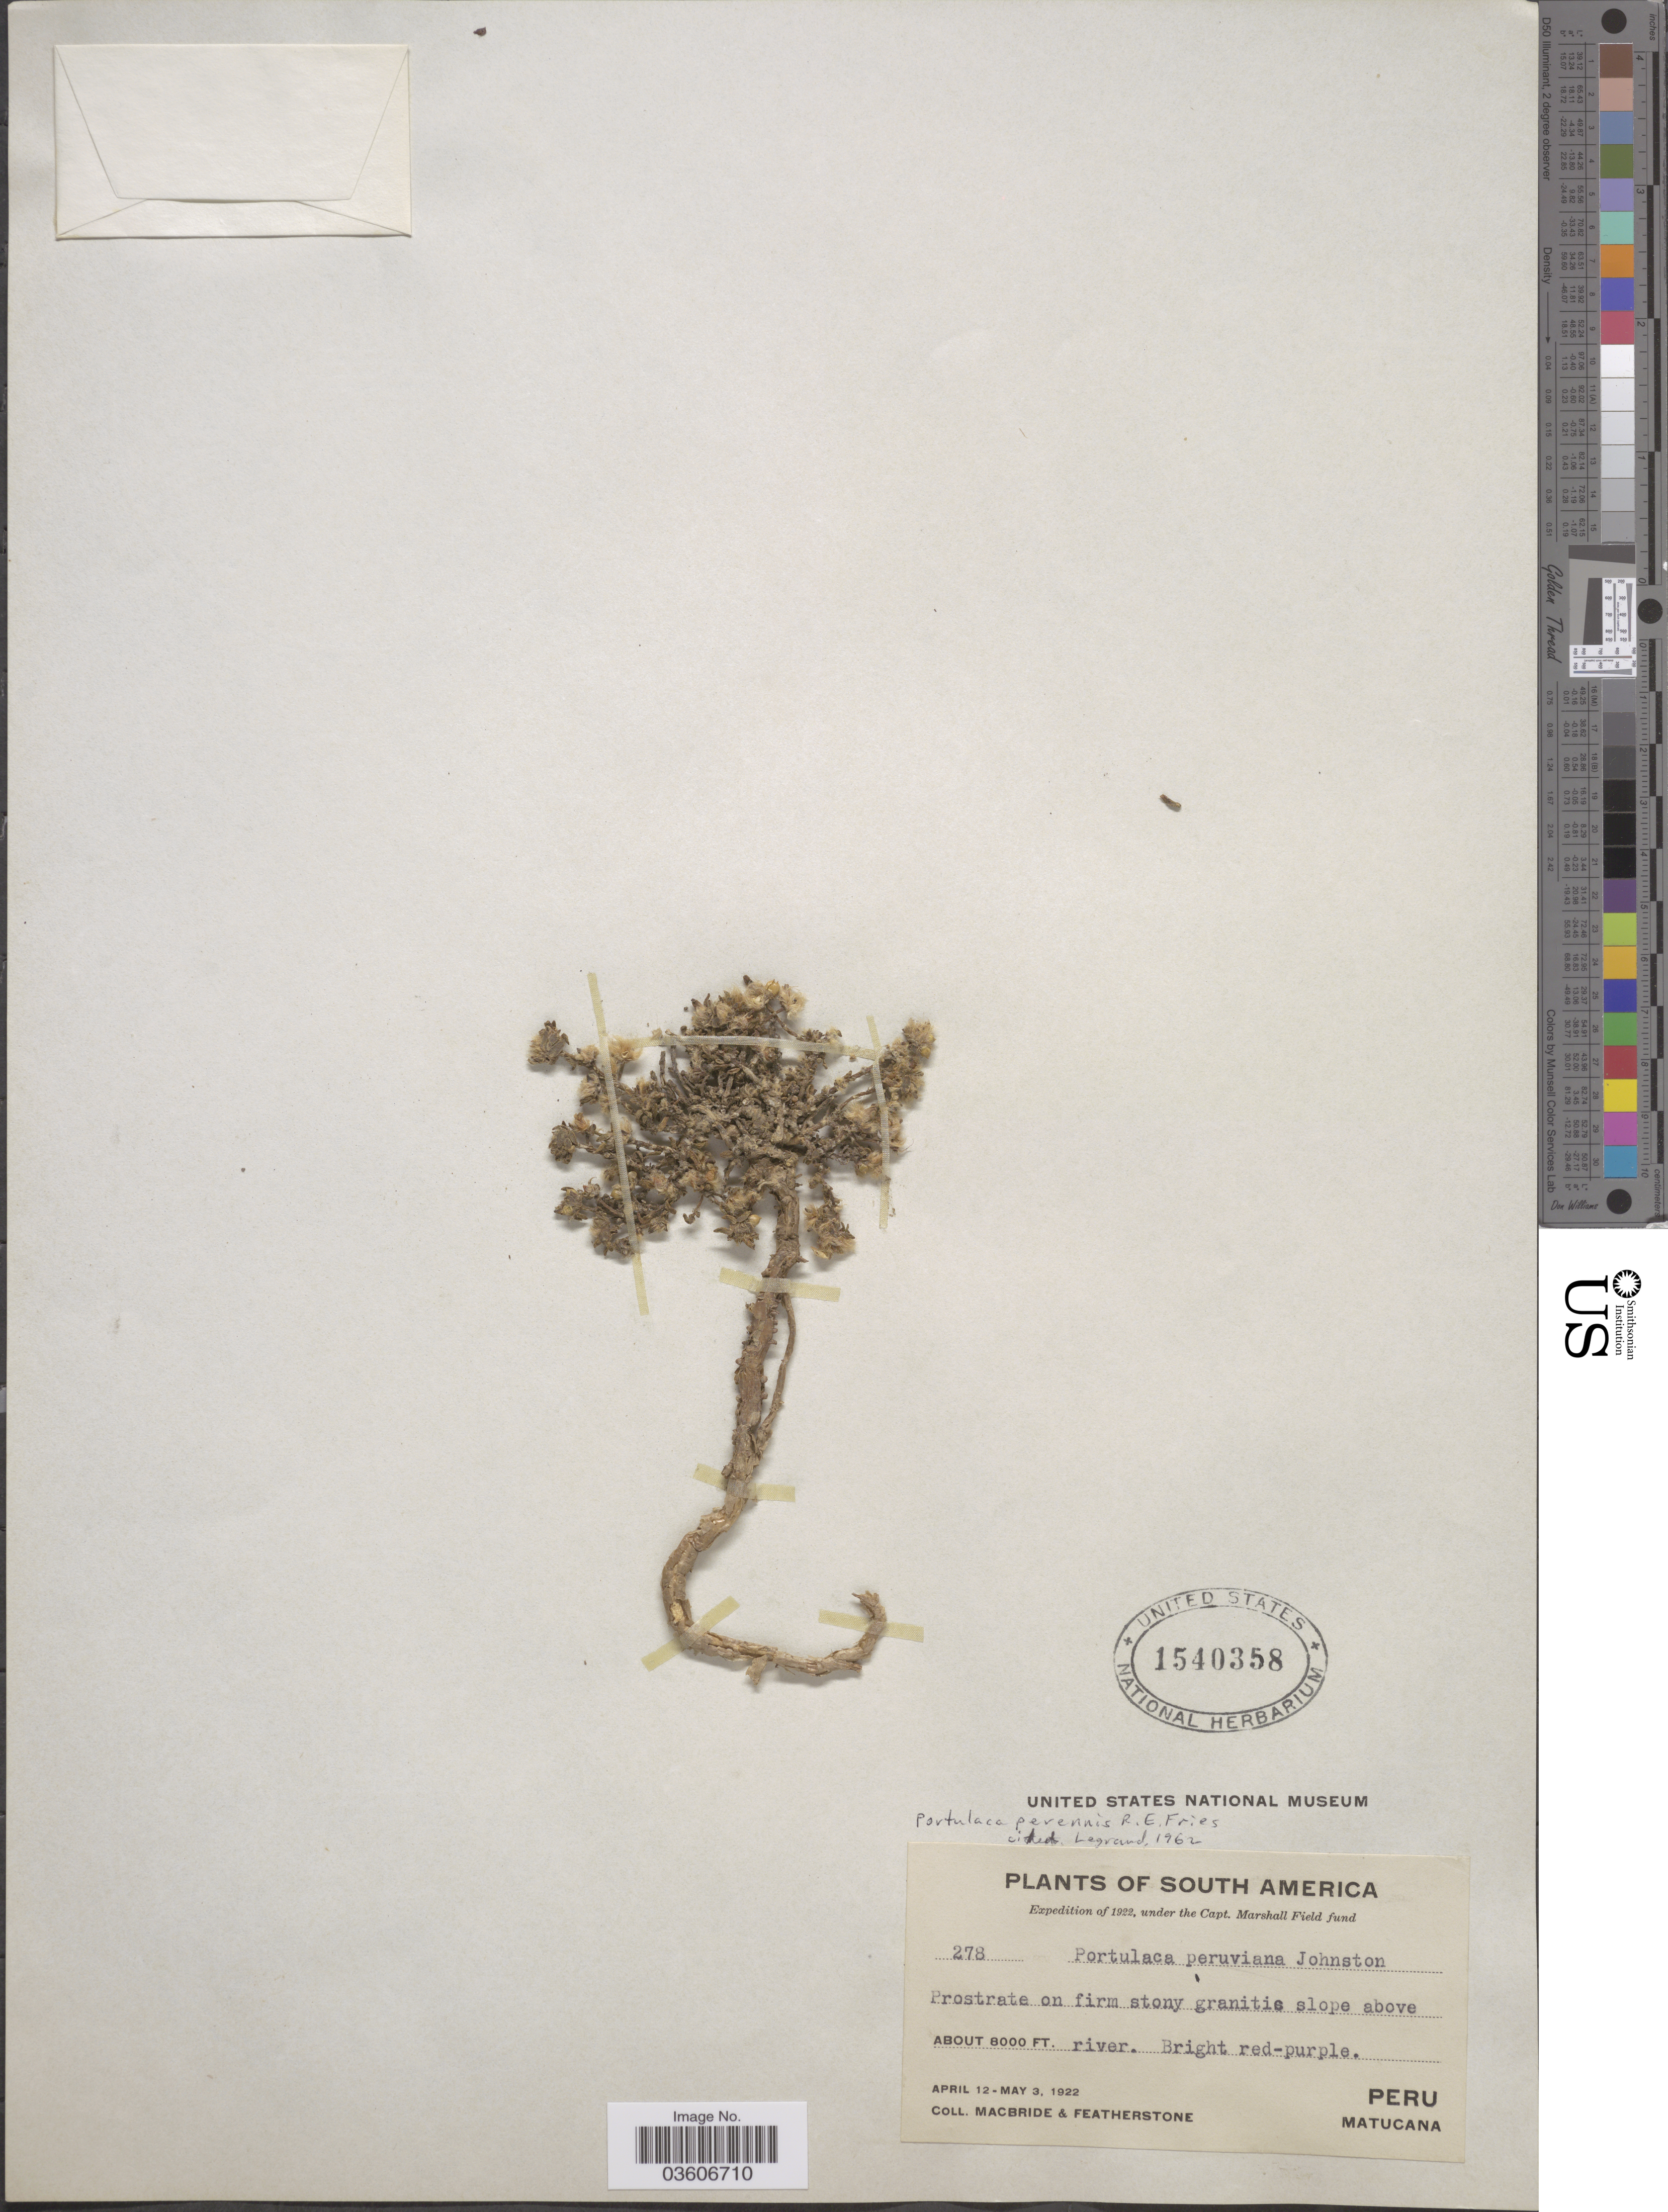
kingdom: Plantae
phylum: Tracheophyta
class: Magnoliopsida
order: Caryophyllales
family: Portulacaceae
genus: Portulaca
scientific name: Portulaca perennis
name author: R.E. Fr.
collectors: Macbride, -- & -. Featherstone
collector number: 278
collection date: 1922-04-12/1922-05-03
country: Peru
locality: Matucana.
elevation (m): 2438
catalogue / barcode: US 1540358